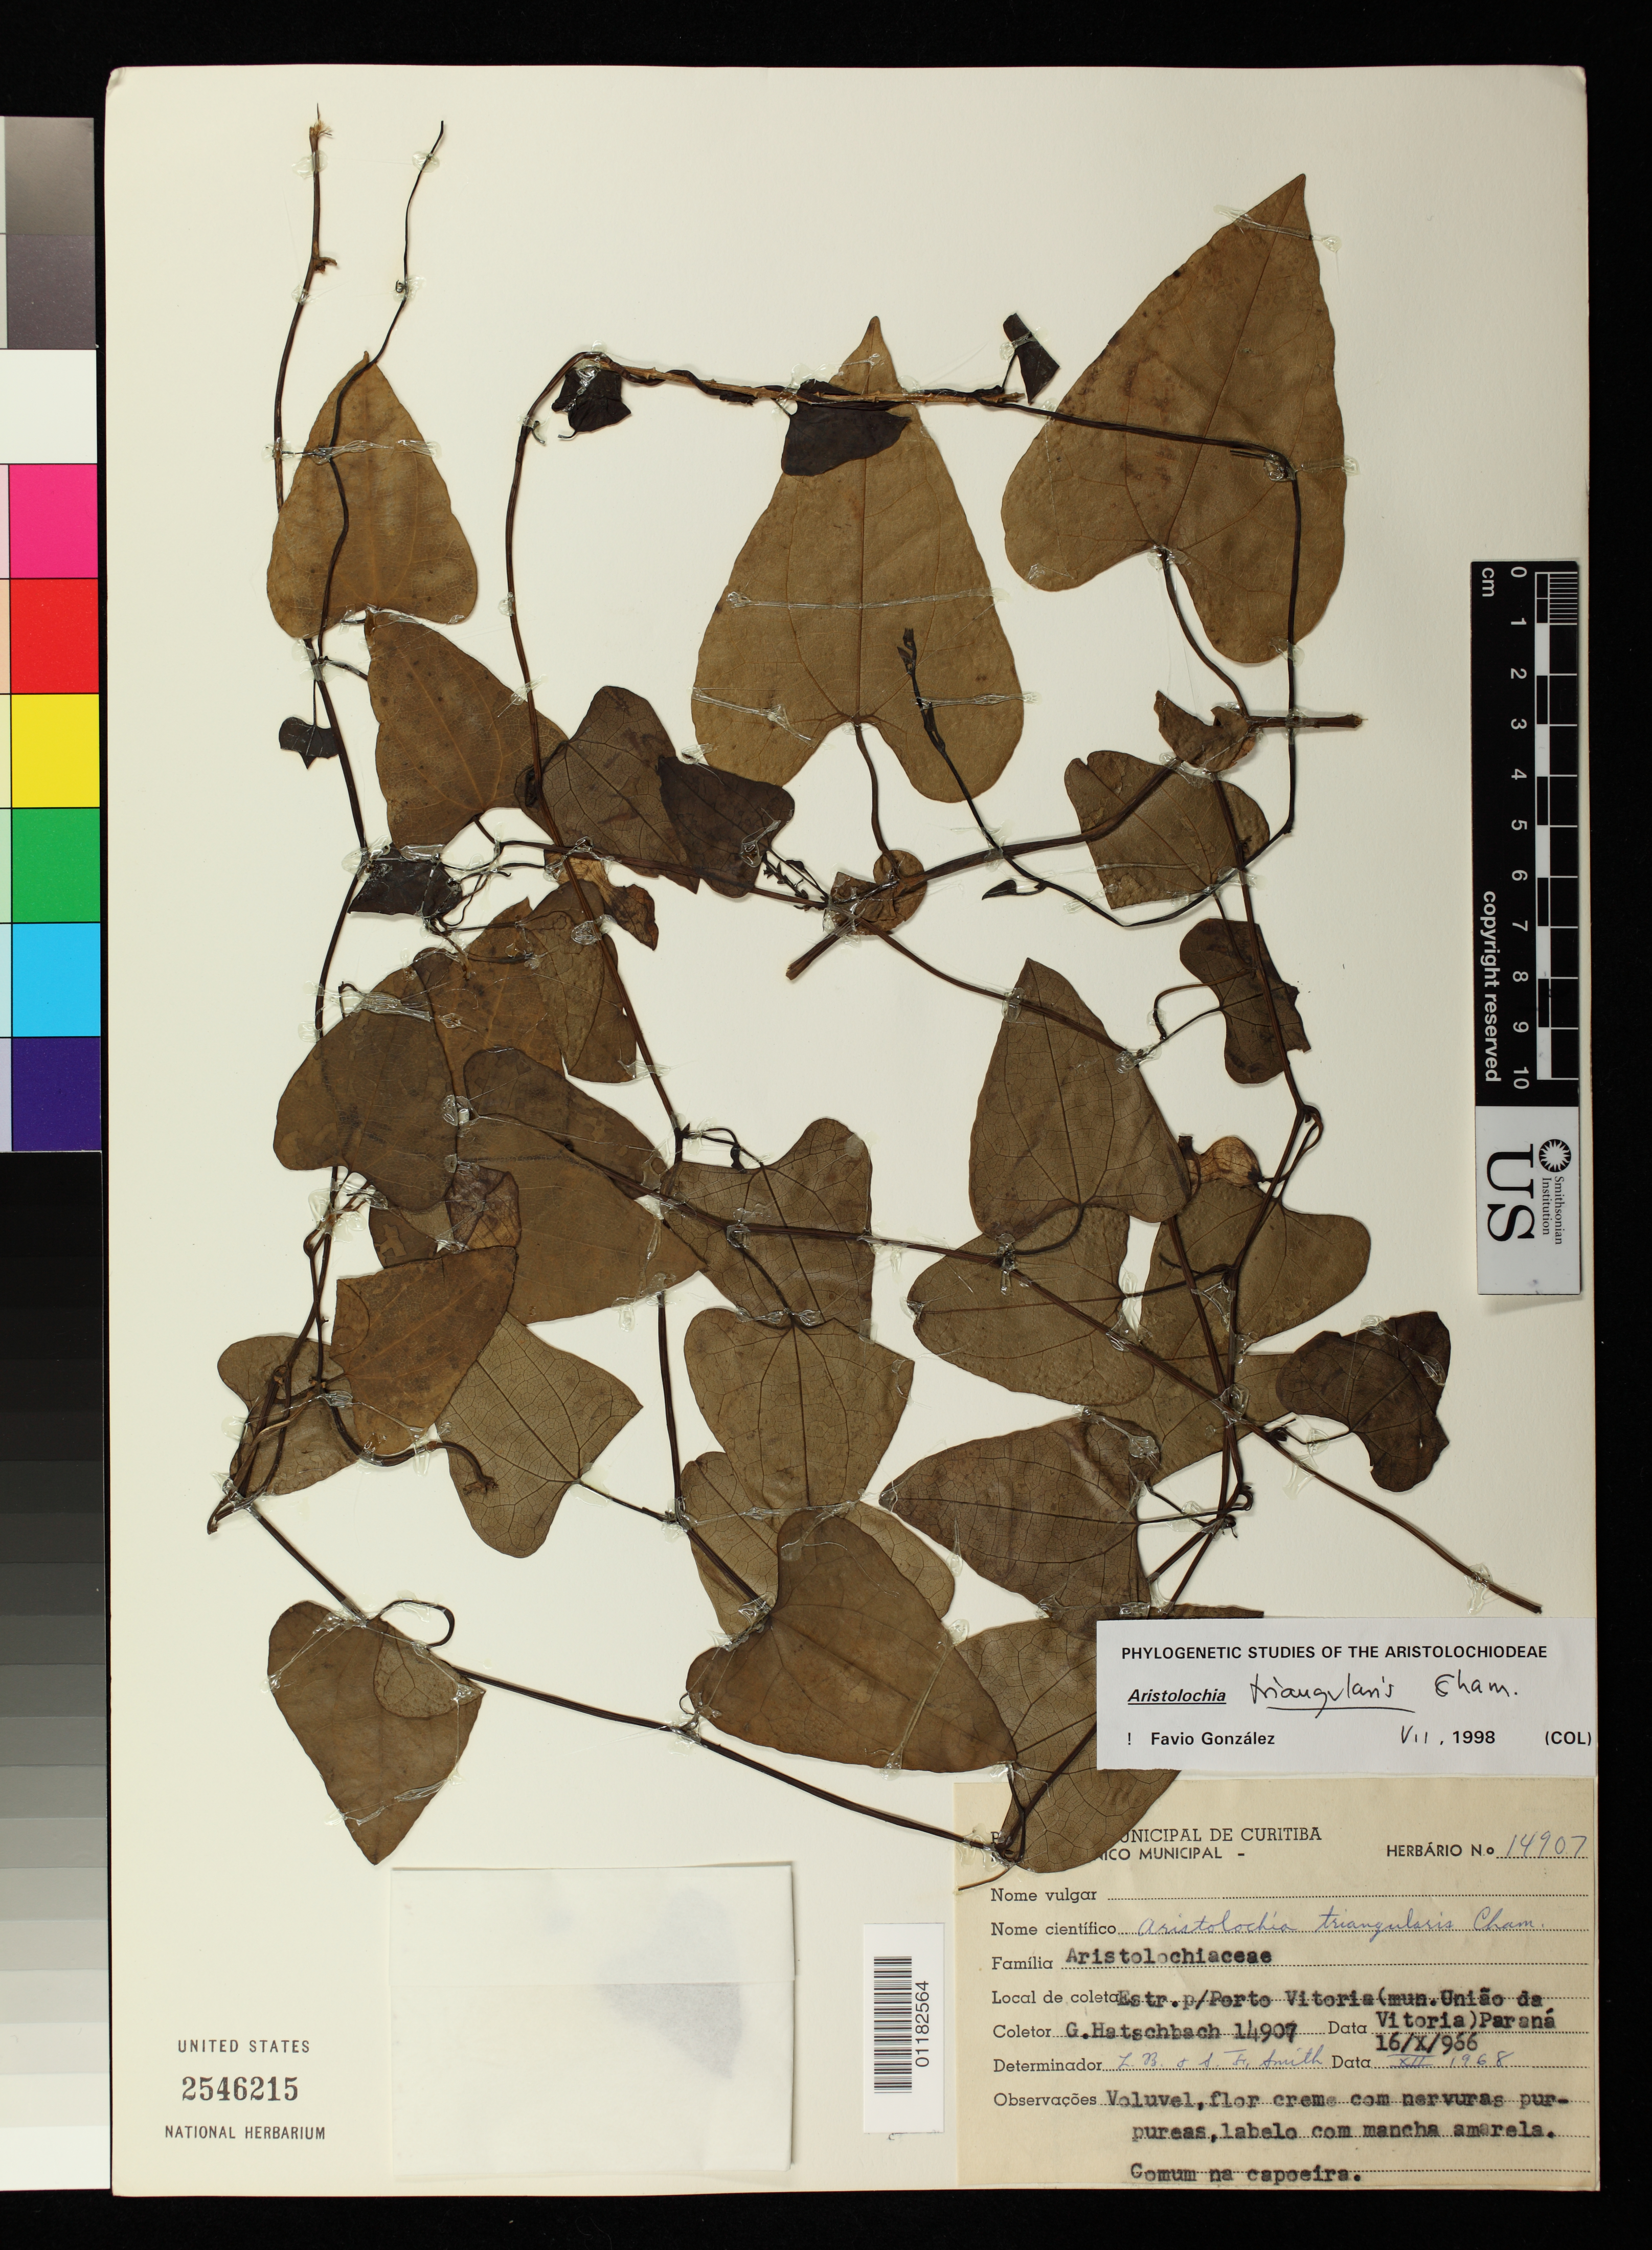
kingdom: Plantae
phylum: Tracheophyta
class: Magnoliopsida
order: Piperales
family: Aristolochiaceae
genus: Aristolochia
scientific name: Aristolochia triangularis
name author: Cham.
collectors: G. Hatschbach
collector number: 14907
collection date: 1966-10-16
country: Brazil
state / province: Paraná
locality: Porto Vitoria (mun. União da Vitória).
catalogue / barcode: US 2546215